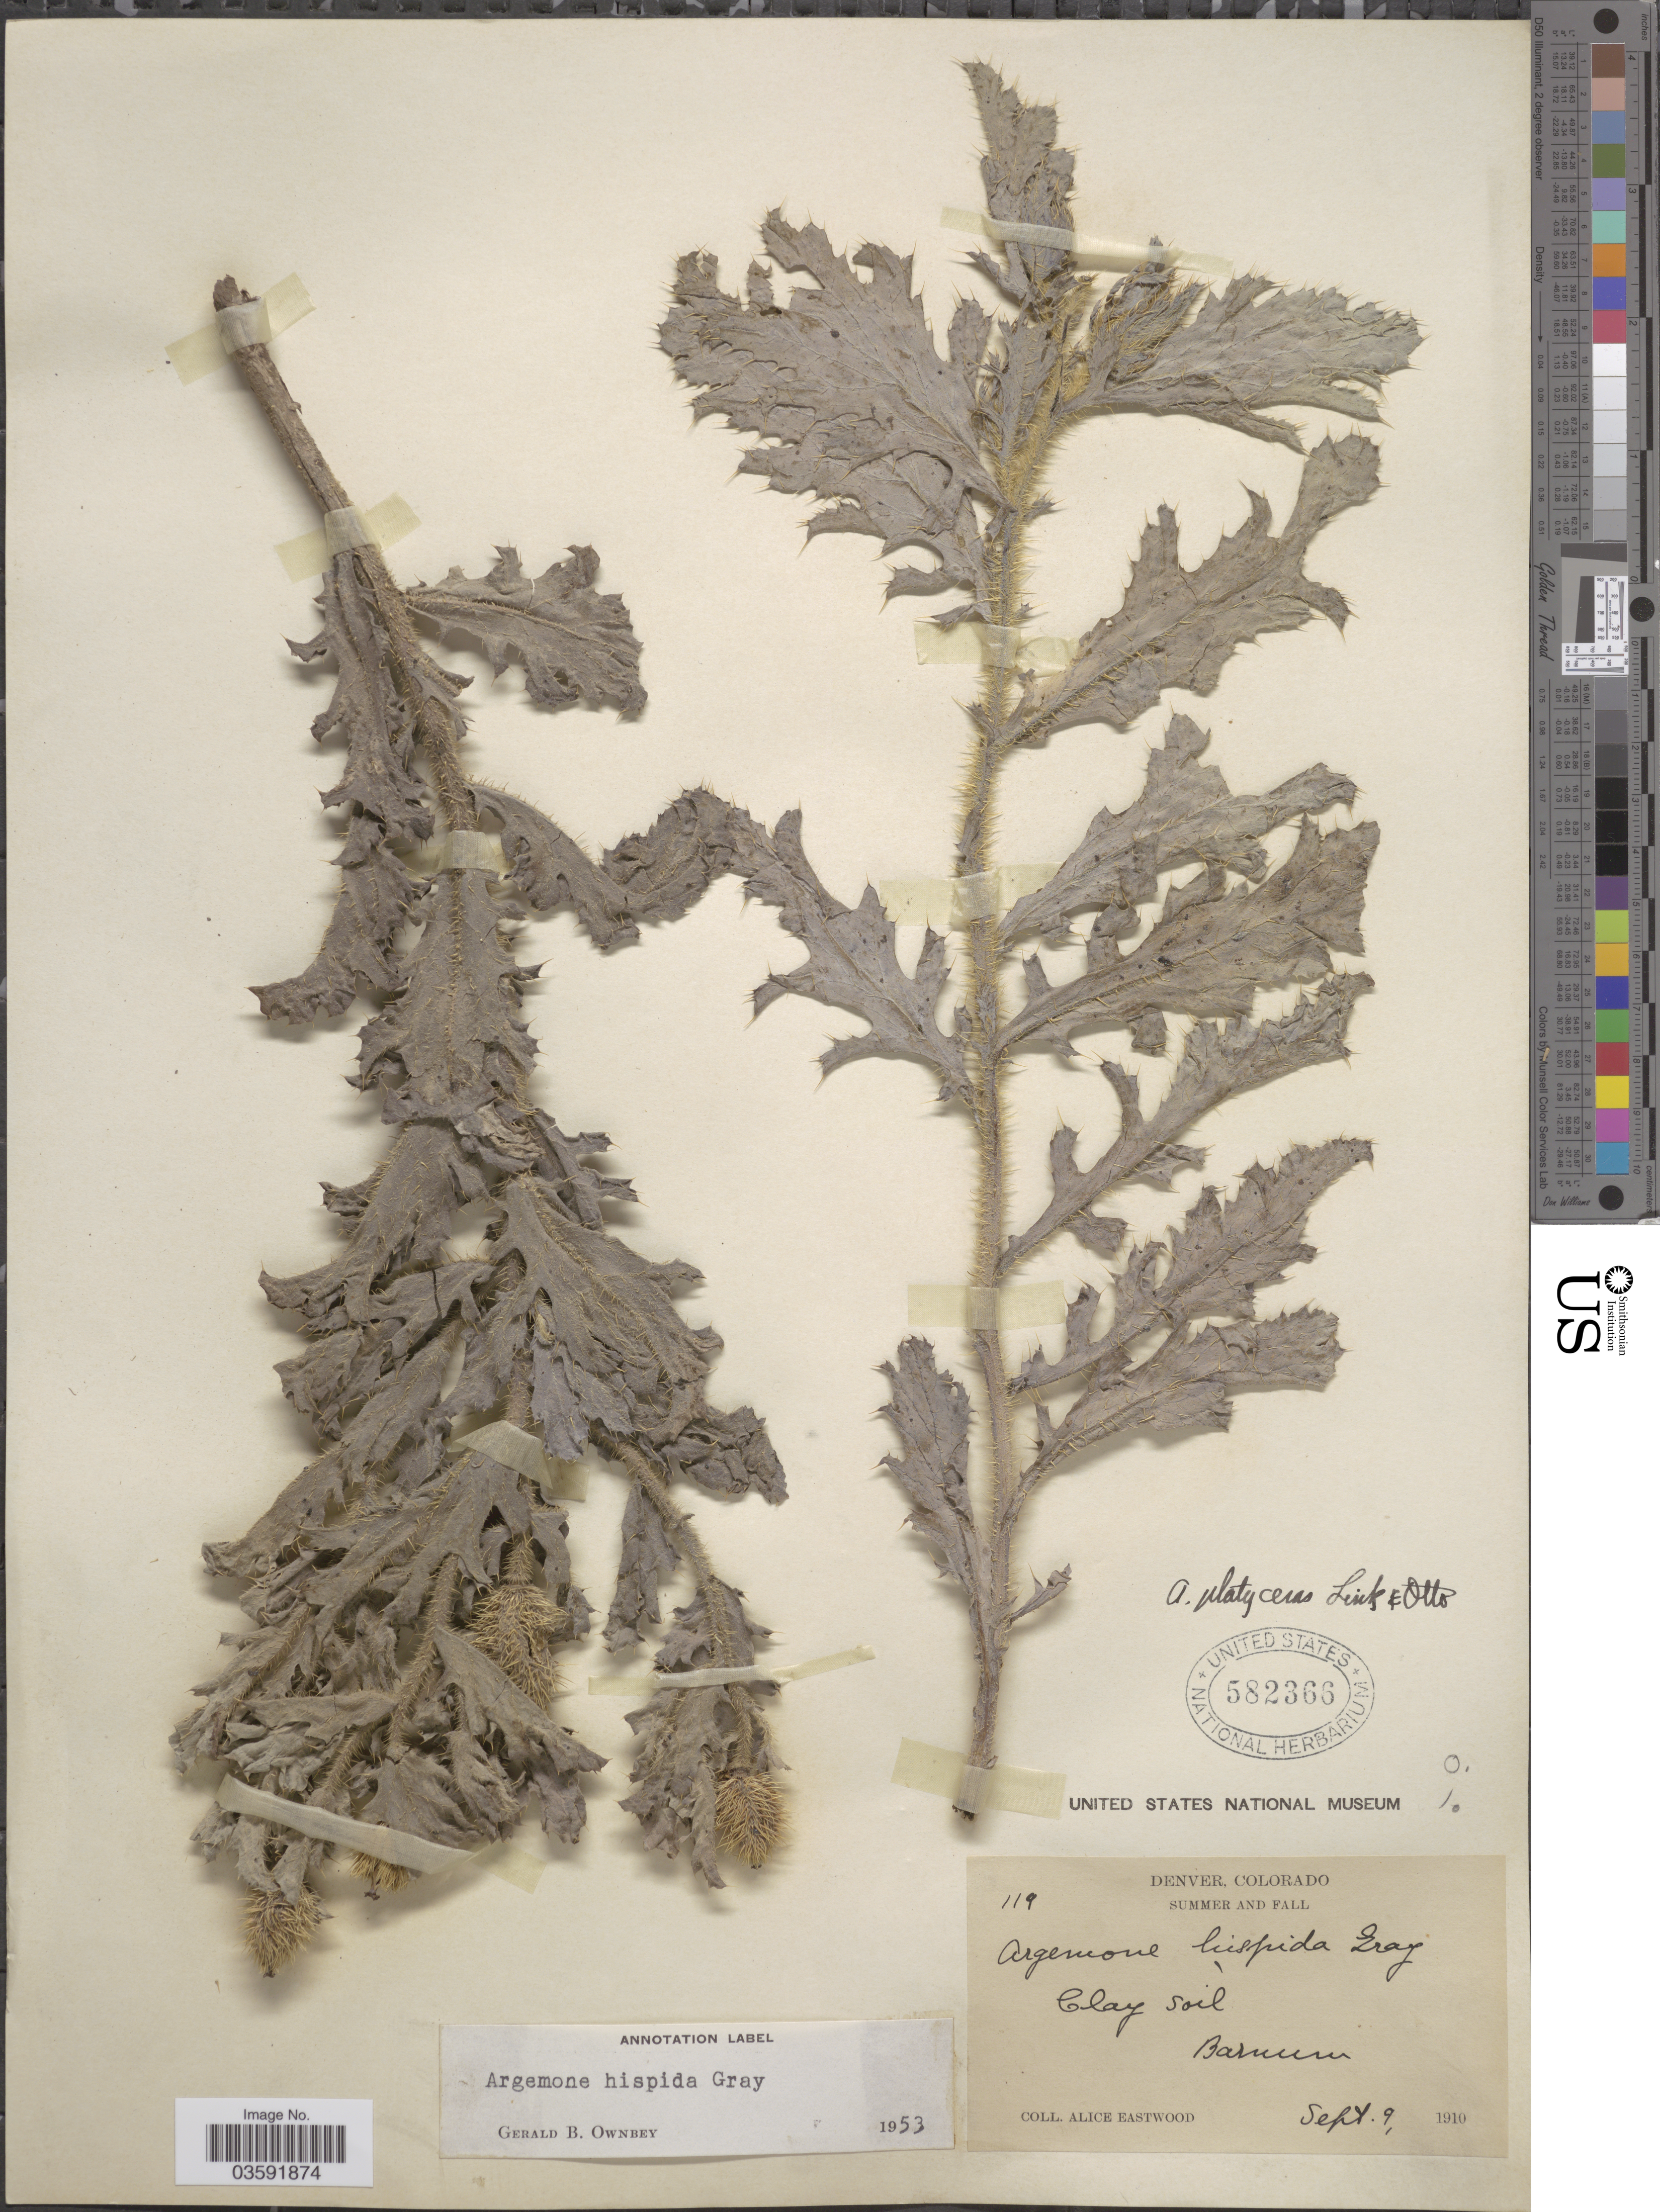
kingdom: Plantae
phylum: Tracheophyta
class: Magnoliopsida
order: Ranunculales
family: Papaveraceae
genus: Argemone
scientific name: Argemone hispida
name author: A. Gray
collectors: A. Eastwood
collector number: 119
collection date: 1910-09-09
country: United States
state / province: Colorado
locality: Denver. Barnum.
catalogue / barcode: US 582366